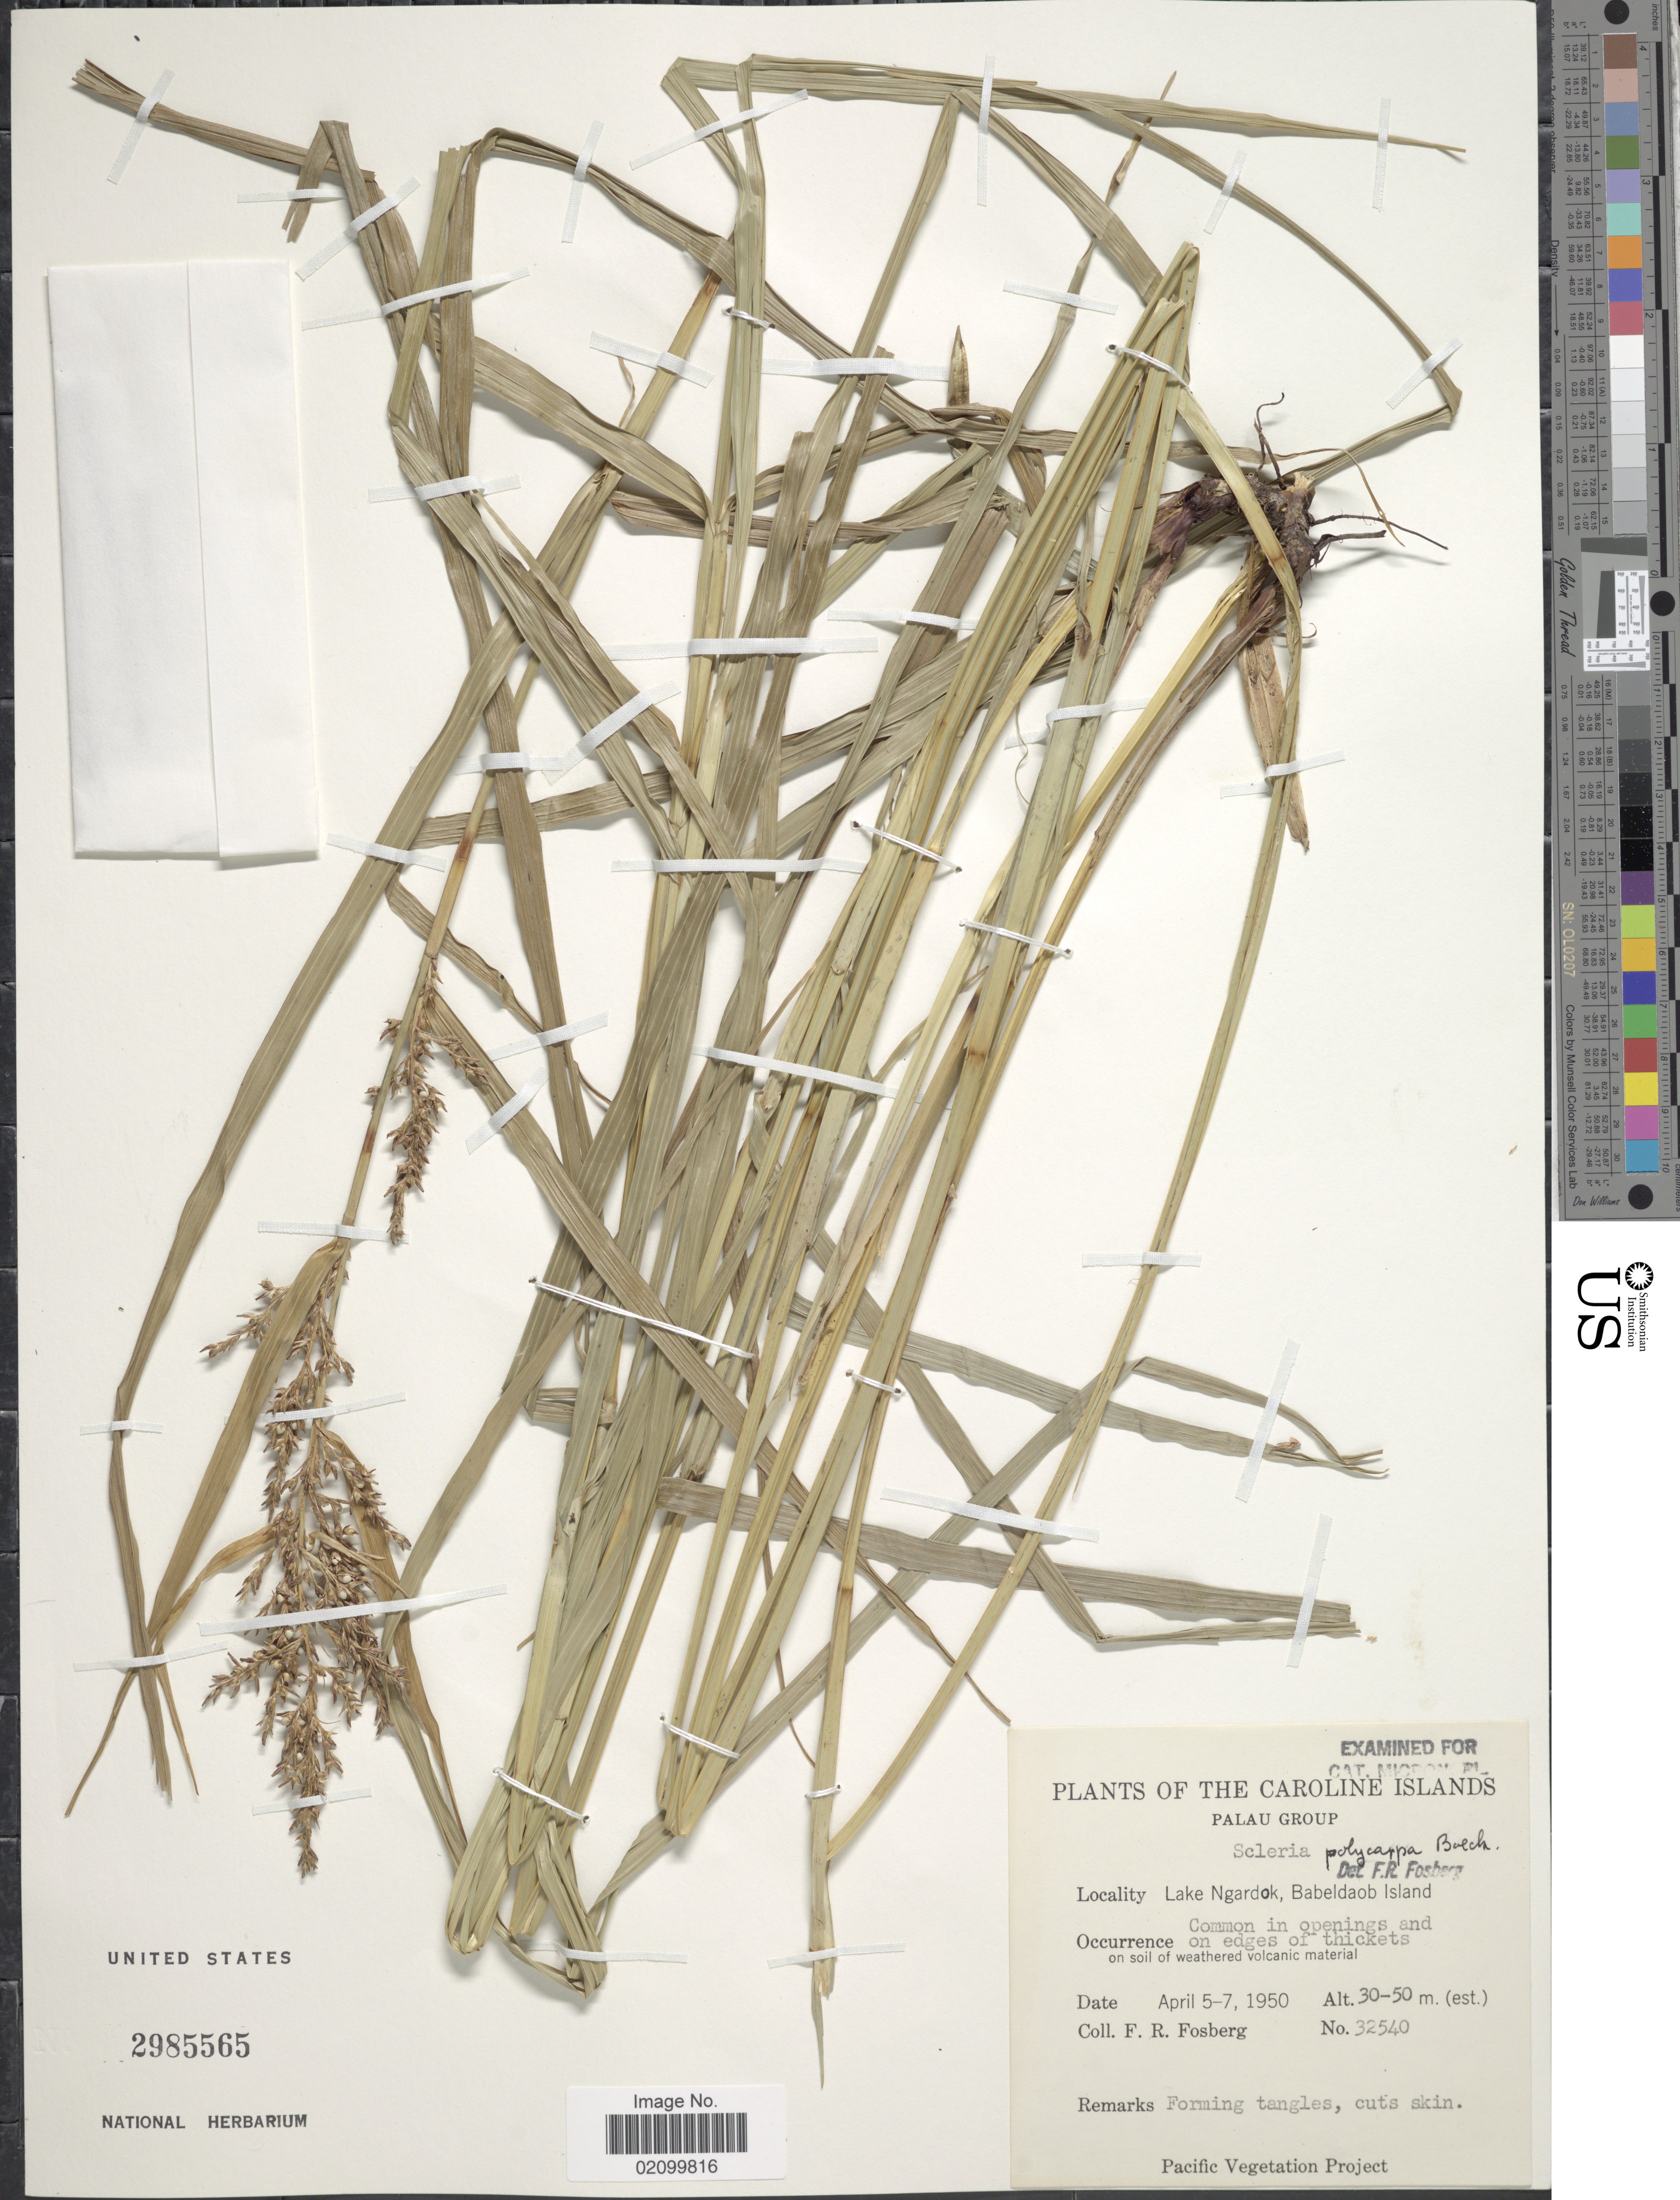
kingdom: Plantae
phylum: Tracheophyta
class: Liliopsida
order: Poales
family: Cyperaceae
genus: Scleria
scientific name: Scleria polycarpa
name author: Boeckeler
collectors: F. R. Fosberg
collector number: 32540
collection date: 1950-04-05/1950-04-07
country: Palau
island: Babeldaob [Babelthuap]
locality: Lake Ngardok, Babaeldaob Island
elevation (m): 30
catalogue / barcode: US 2985565